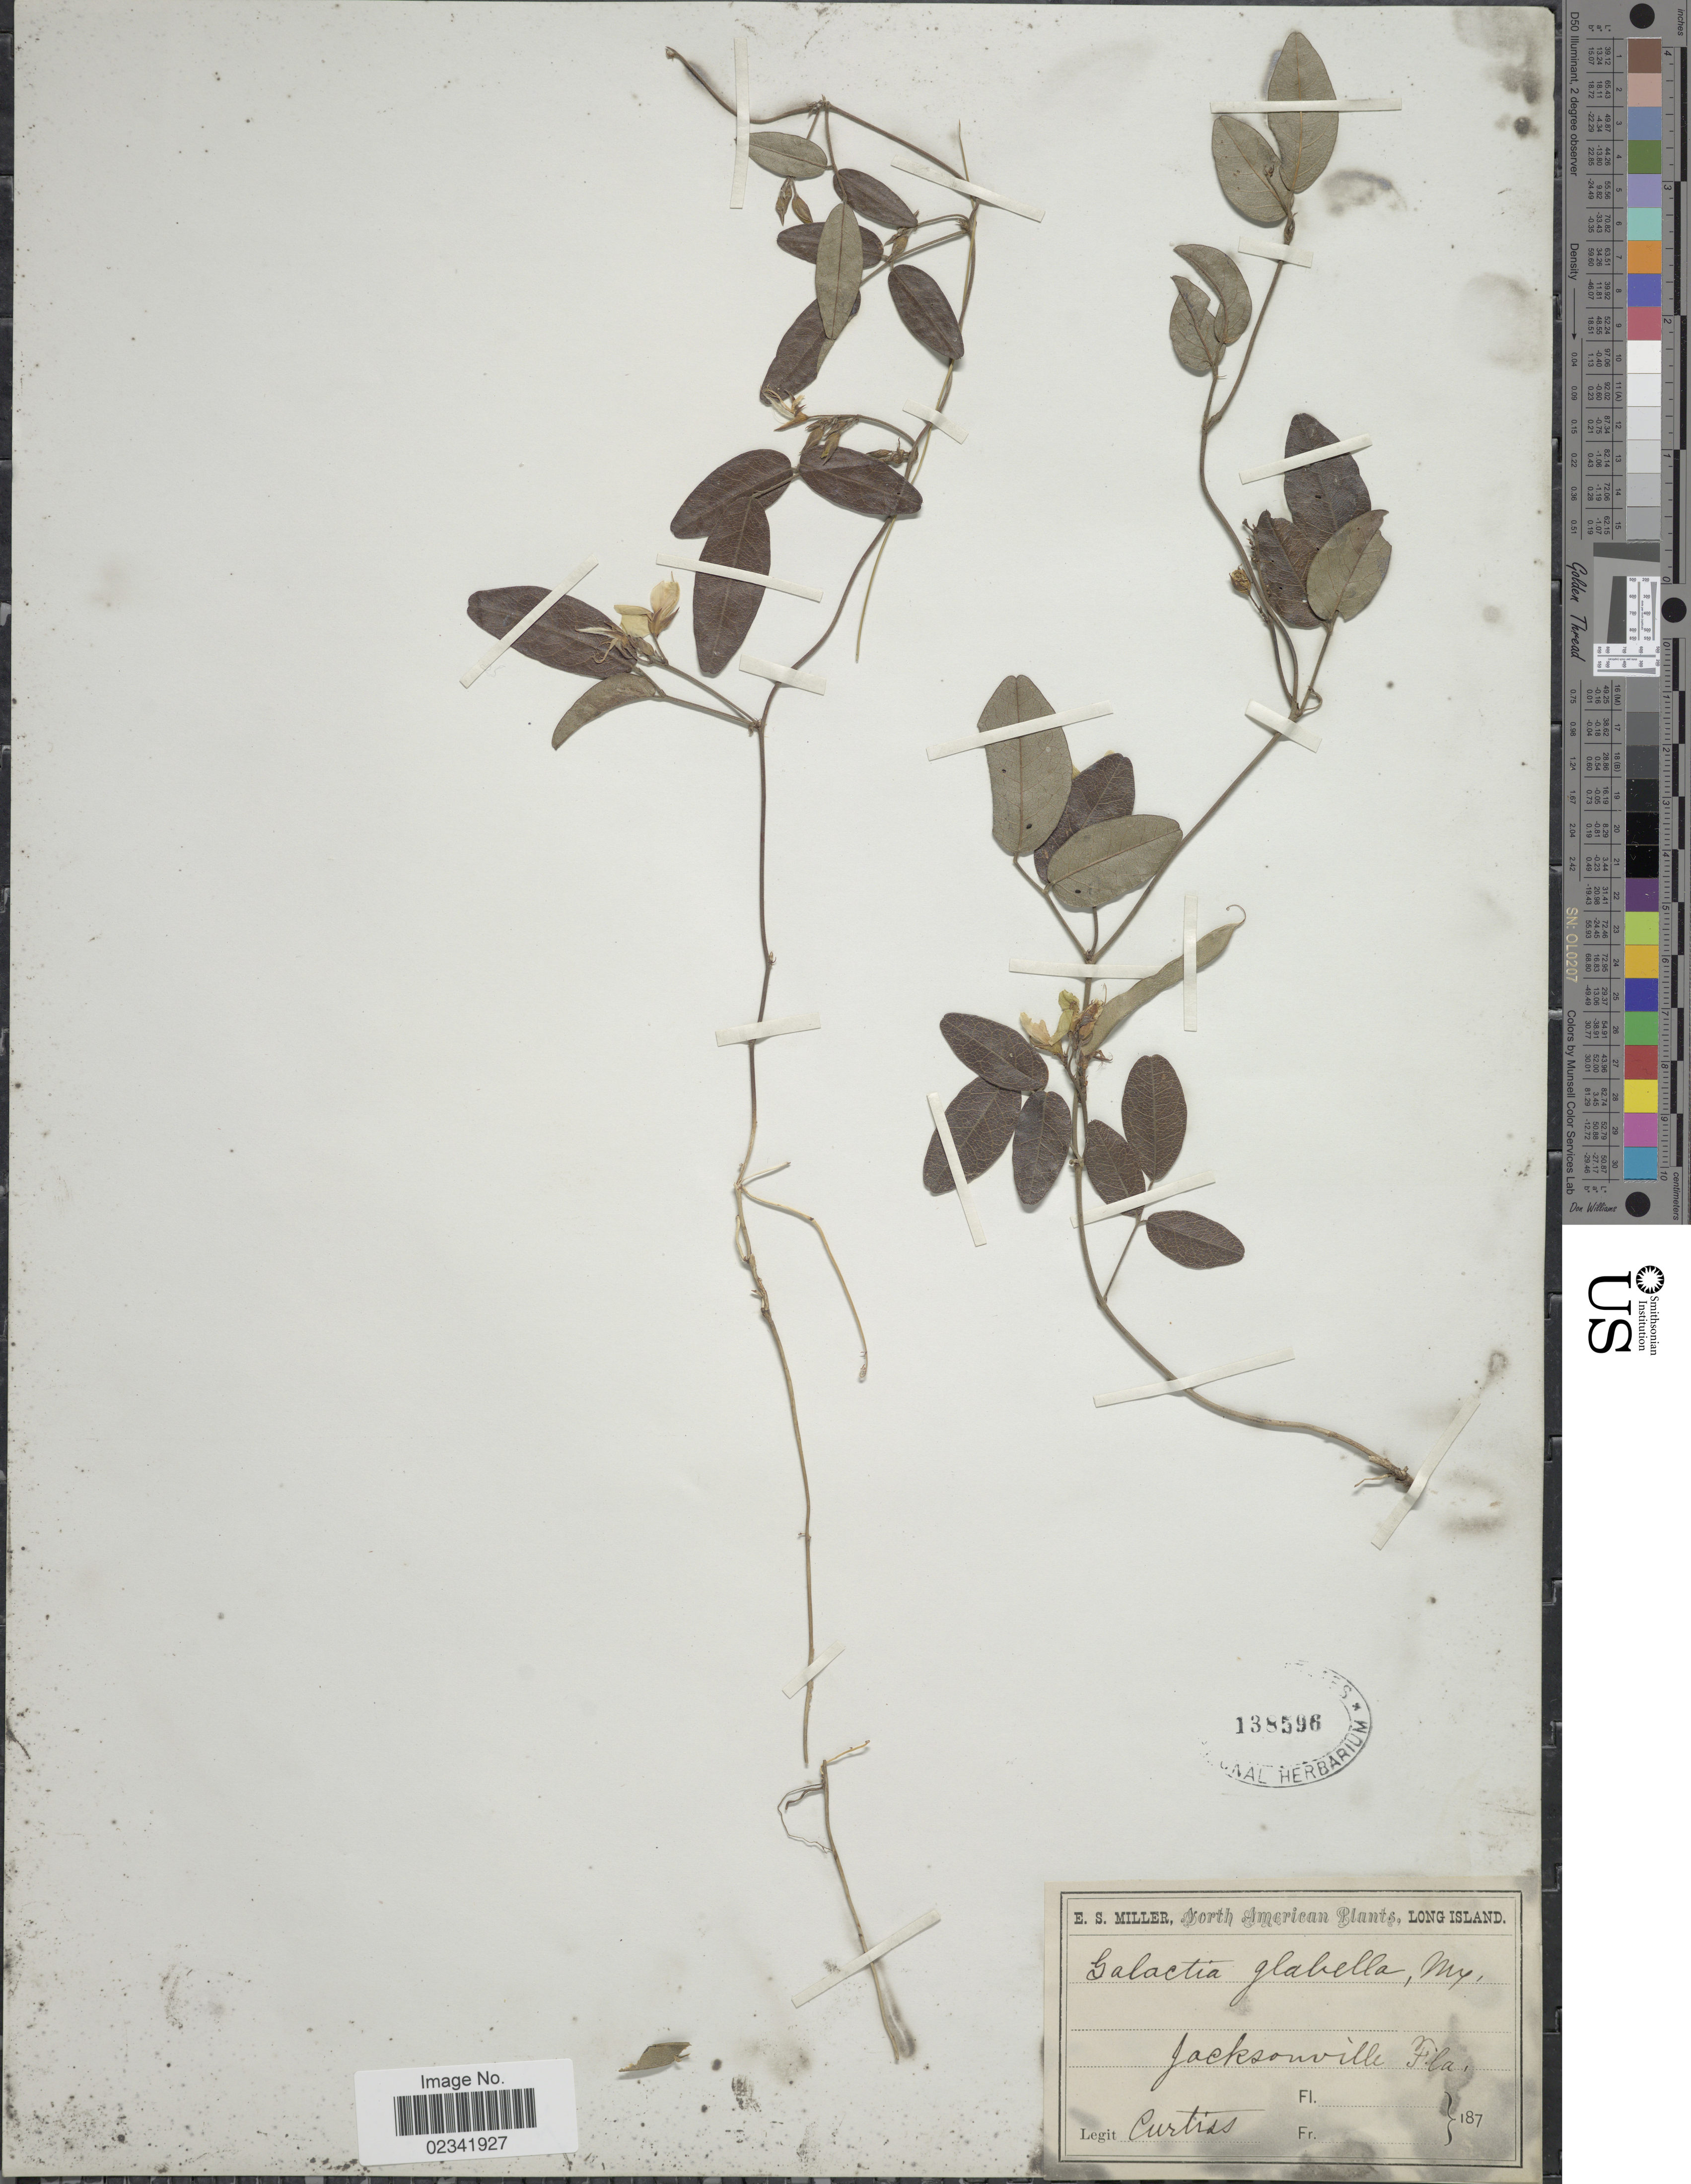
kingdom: Plantae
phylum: Tracheophyta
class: Magnoliopsida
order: Fabales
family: Fabaceae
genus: Galactia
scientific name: Galactia volubilis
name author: (L.) Britton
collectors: -. Curtiss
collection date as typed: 187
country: United States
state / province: Florida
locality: Jacksonville, Fla.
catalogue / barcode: US 138596